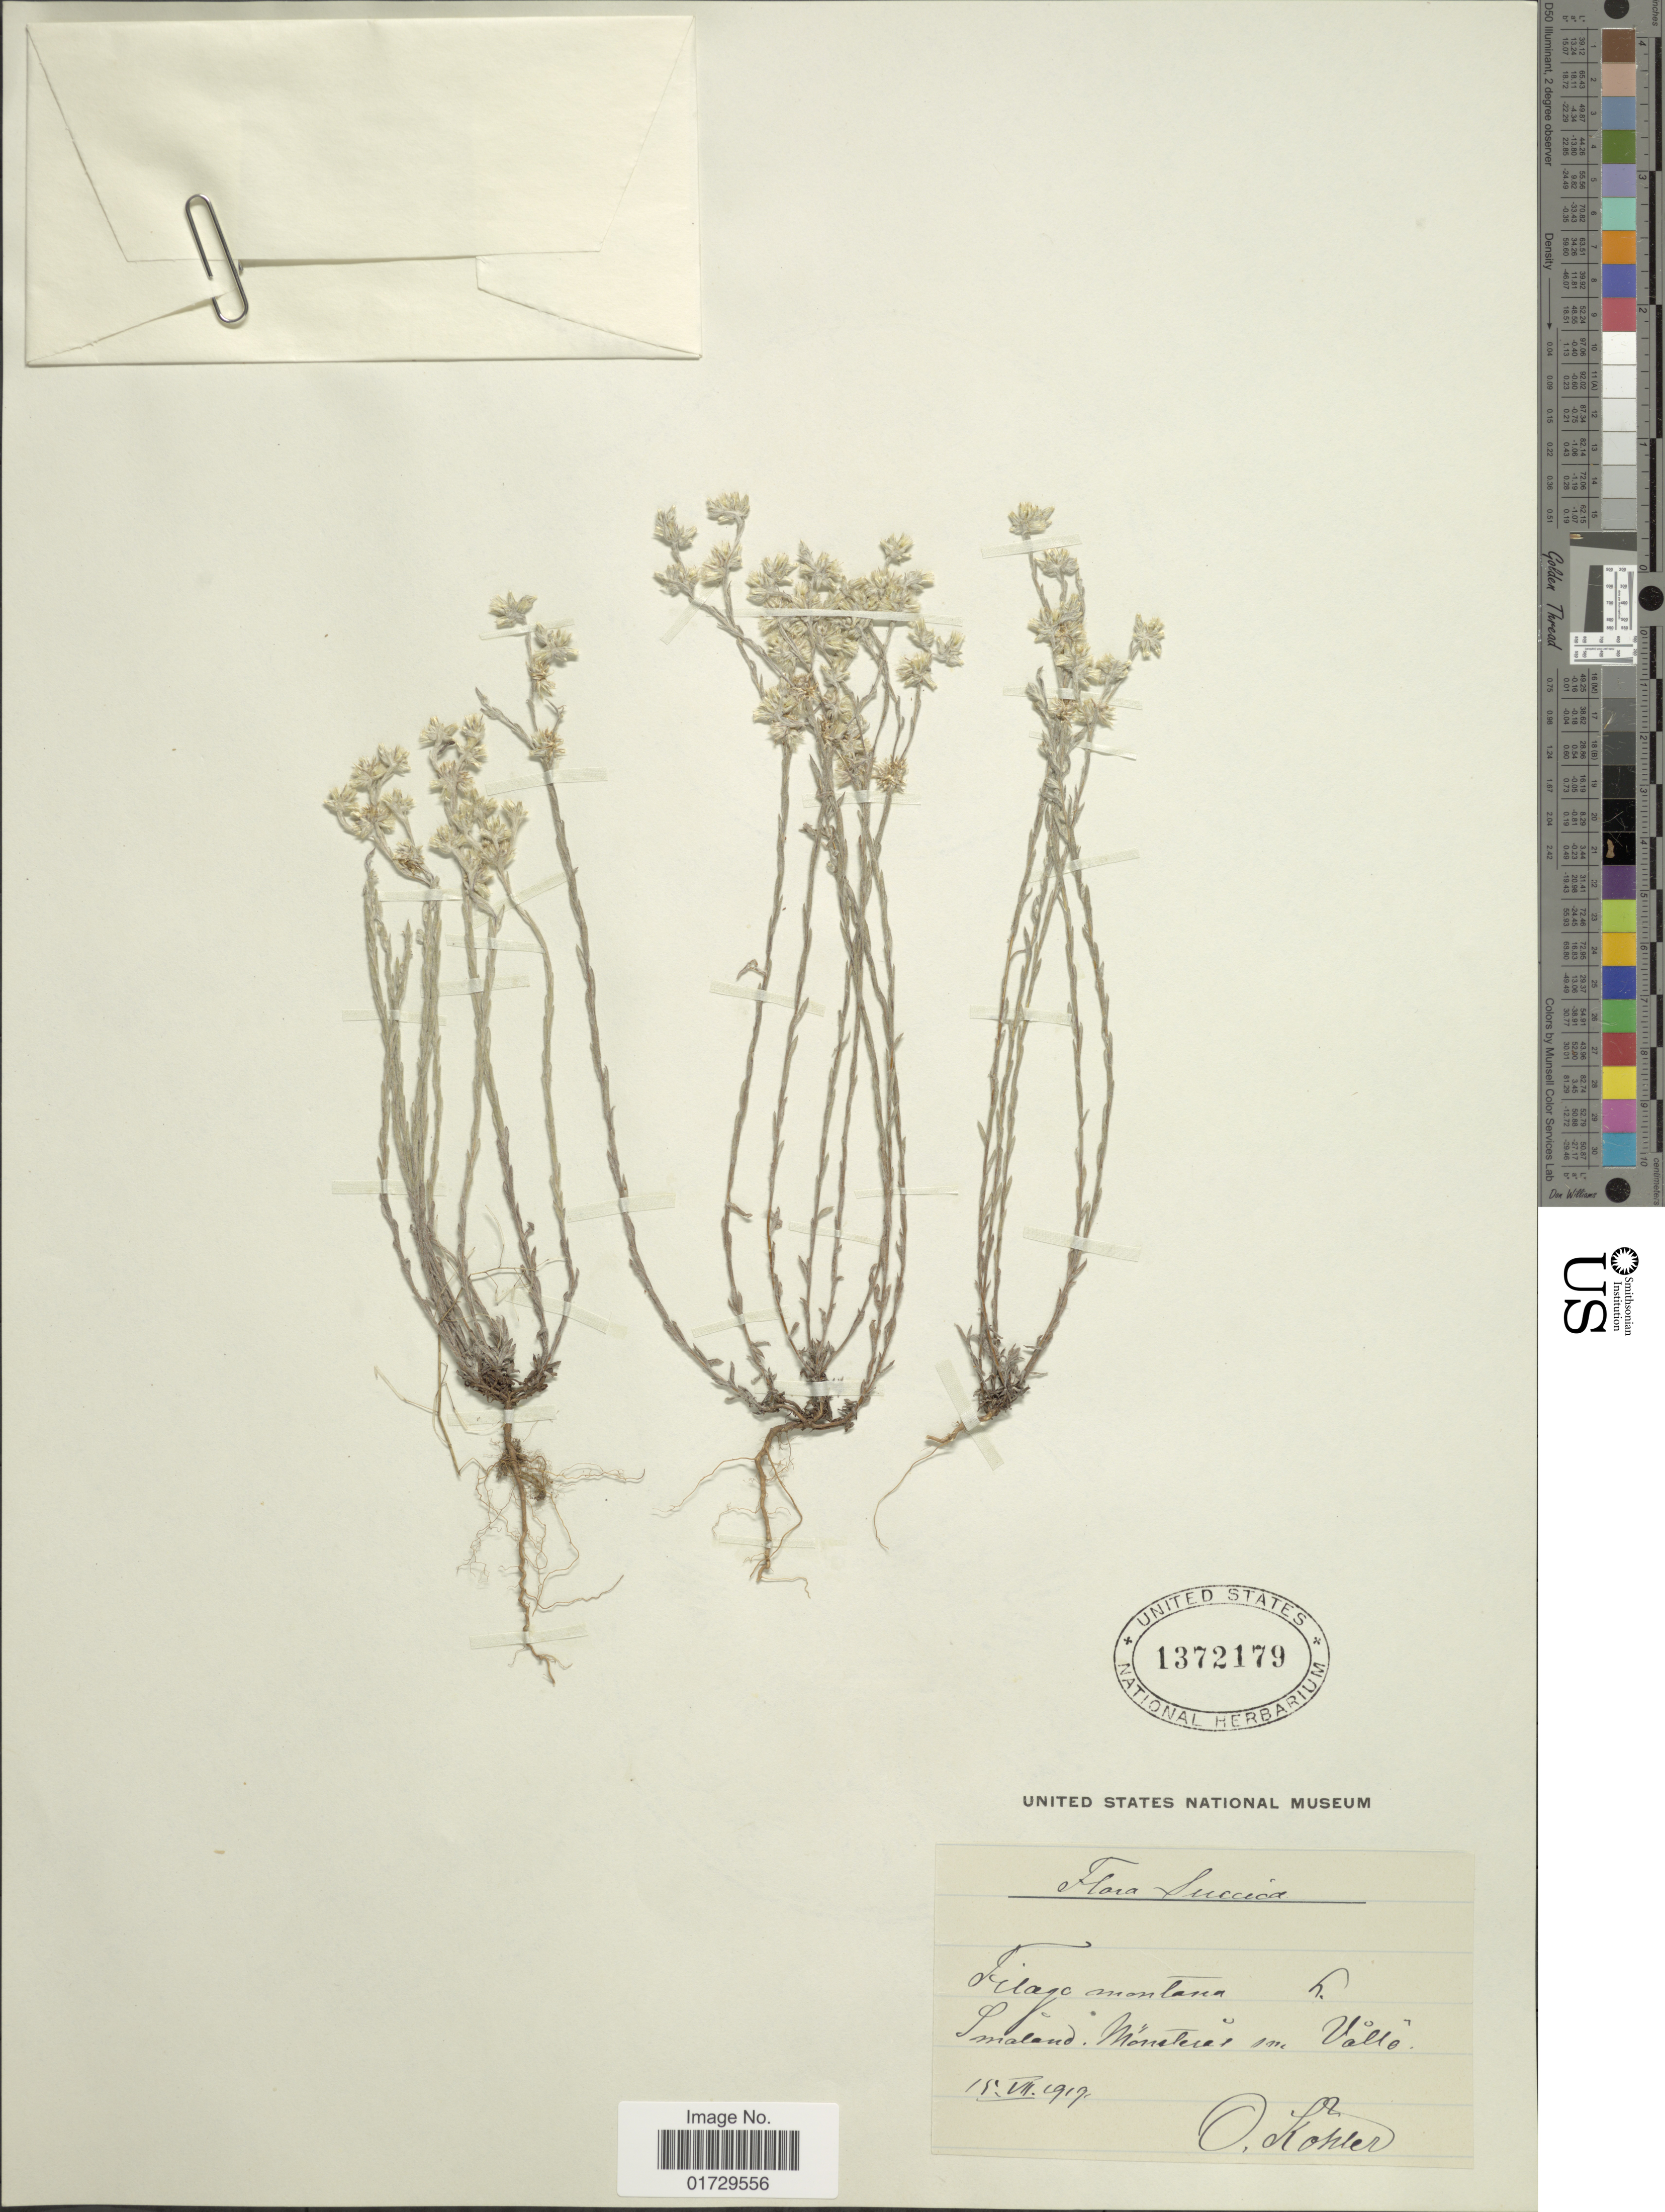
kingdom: Plantae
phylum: Tracheophyta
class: Magnoliopsida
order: Asterales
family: Asteraceae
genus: Filago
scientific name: Filago montana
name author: L.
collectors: O. Köhler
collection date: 1919-07-15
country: Sweden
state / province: Kalmar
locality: Succica, Smalend, Monteres sme Valle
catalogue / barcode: US 1372179